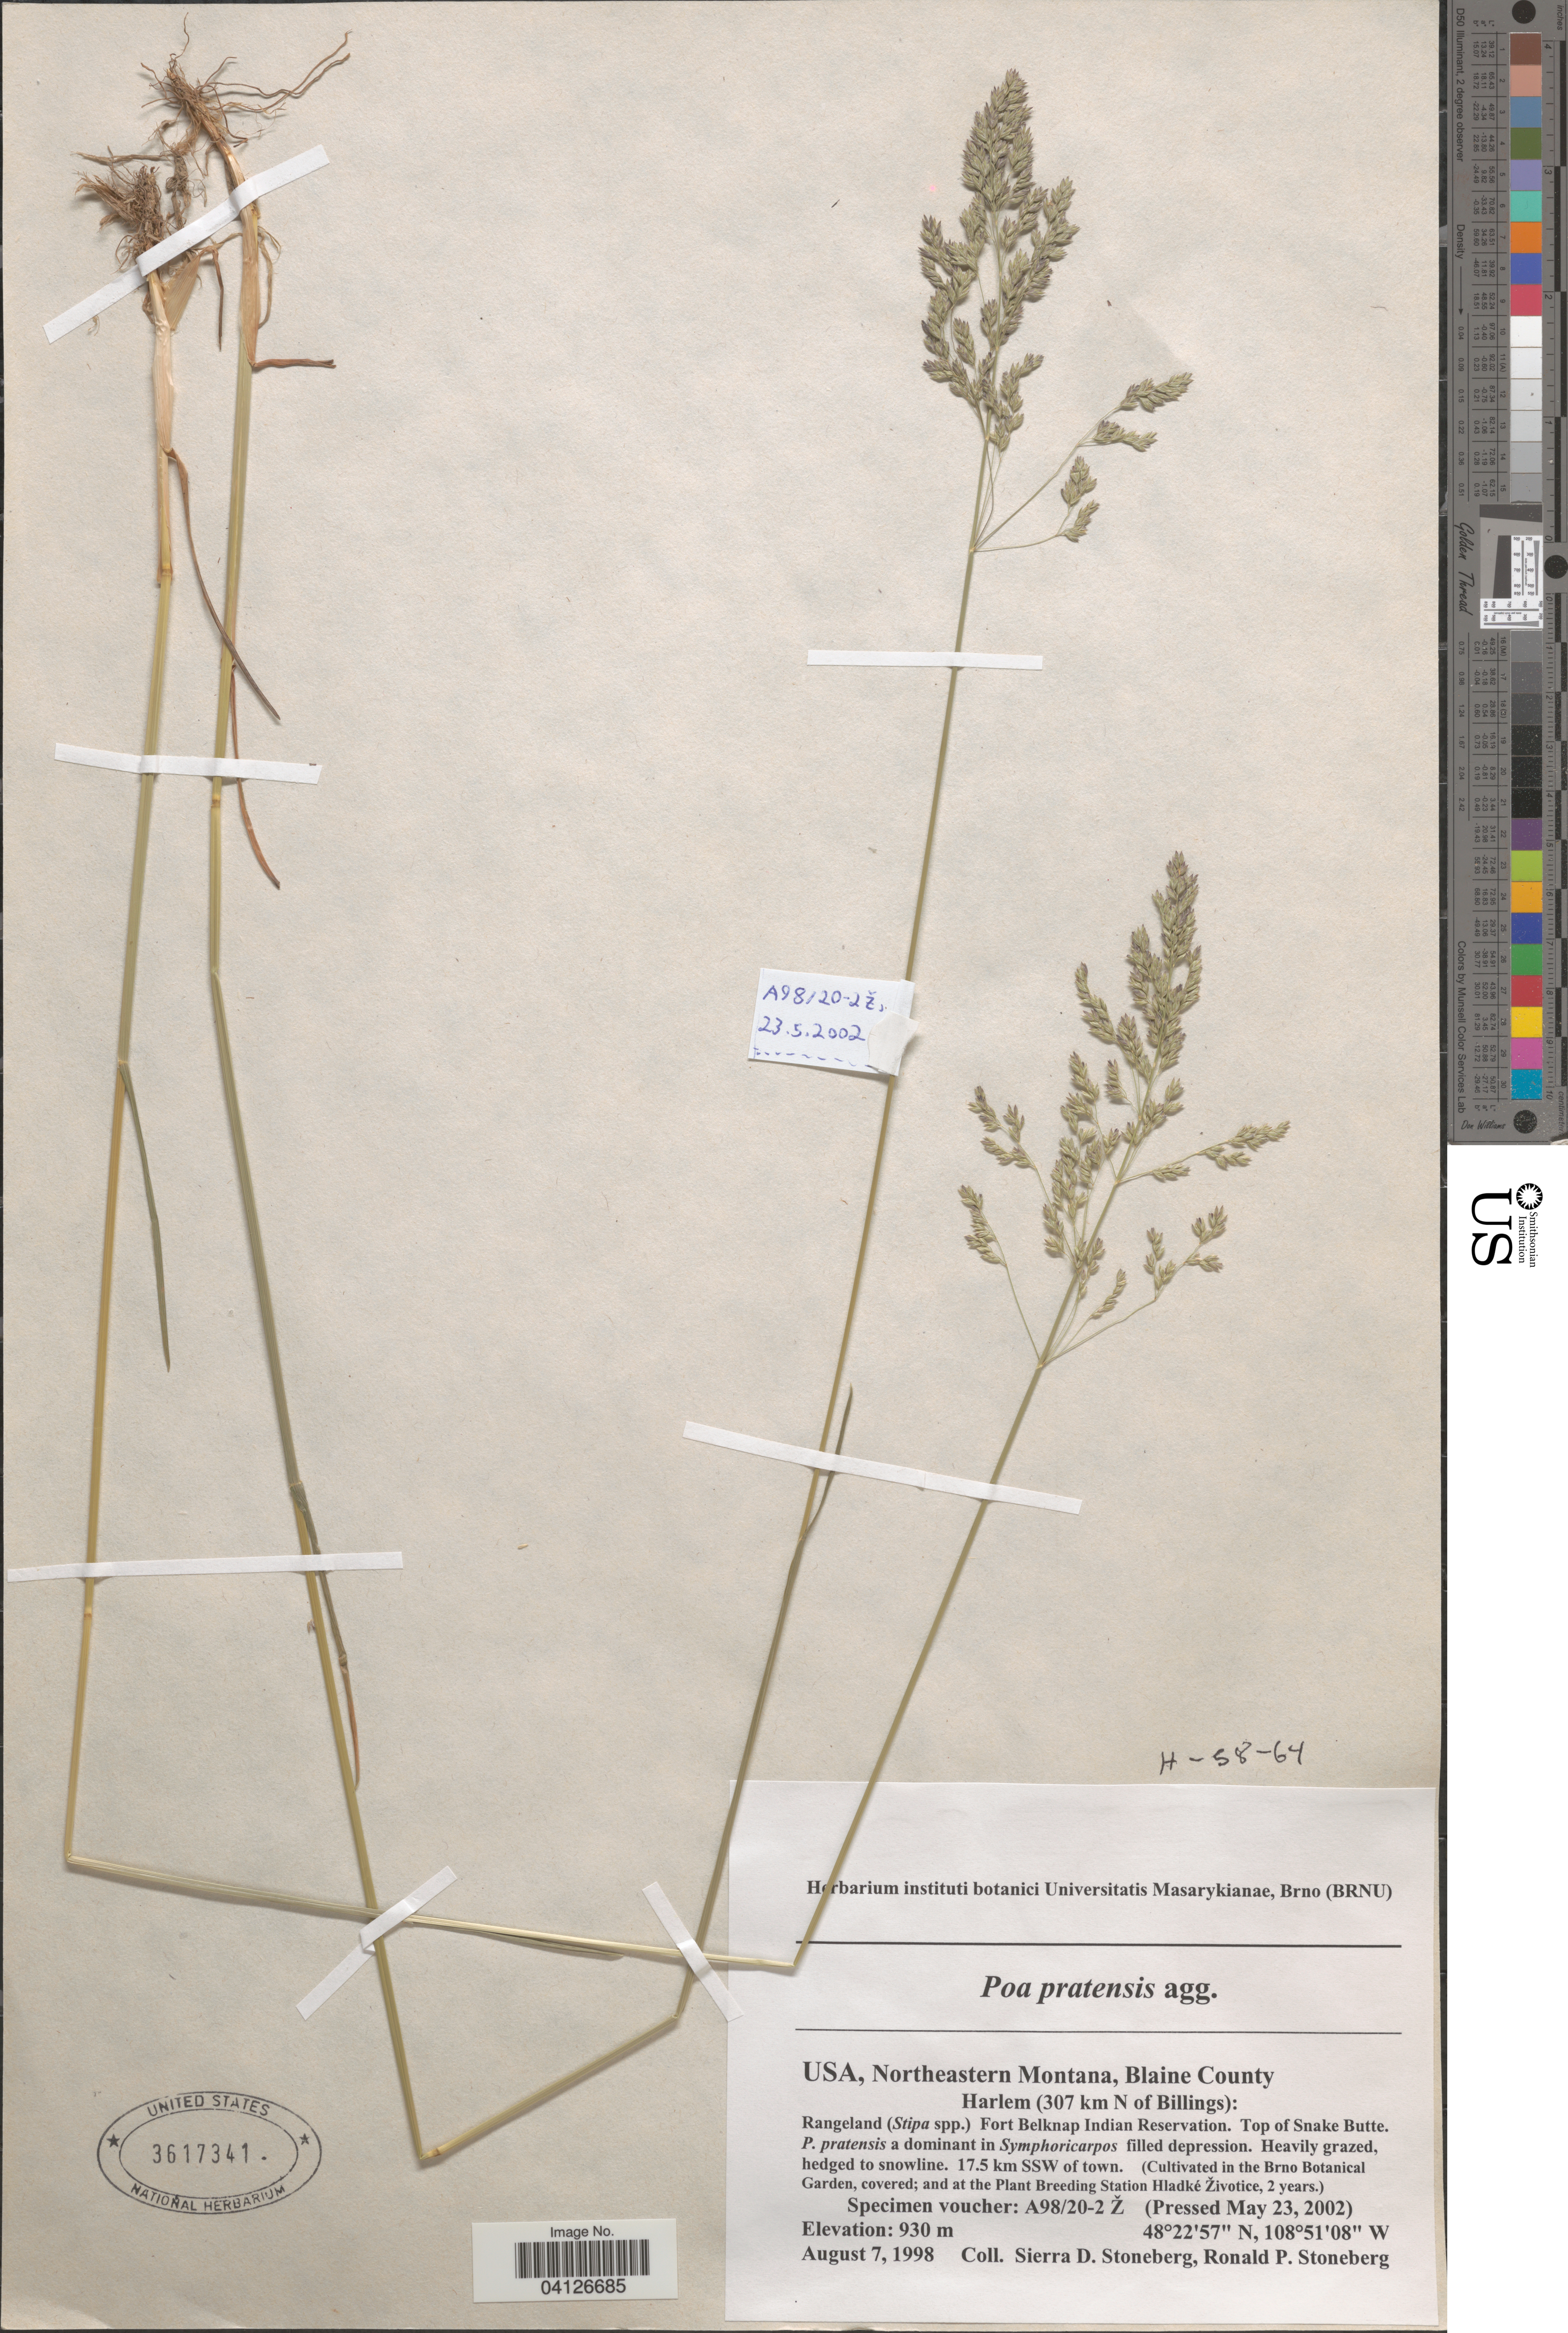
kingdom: Plantae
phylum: Tracheophyta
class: Liliopsida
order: Poales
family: Poaceae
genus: Poa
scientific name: Poa pratensis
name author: L.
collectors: Ex herb. instituti botanici Universitatis Masarykianae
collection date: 2002-05-23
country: Czechia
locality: (Cultivated in the Brno Botanical Garden, covered; and at the Plant Breeding Station Hladké Životice, 2 years.).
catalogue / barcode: US 3617341